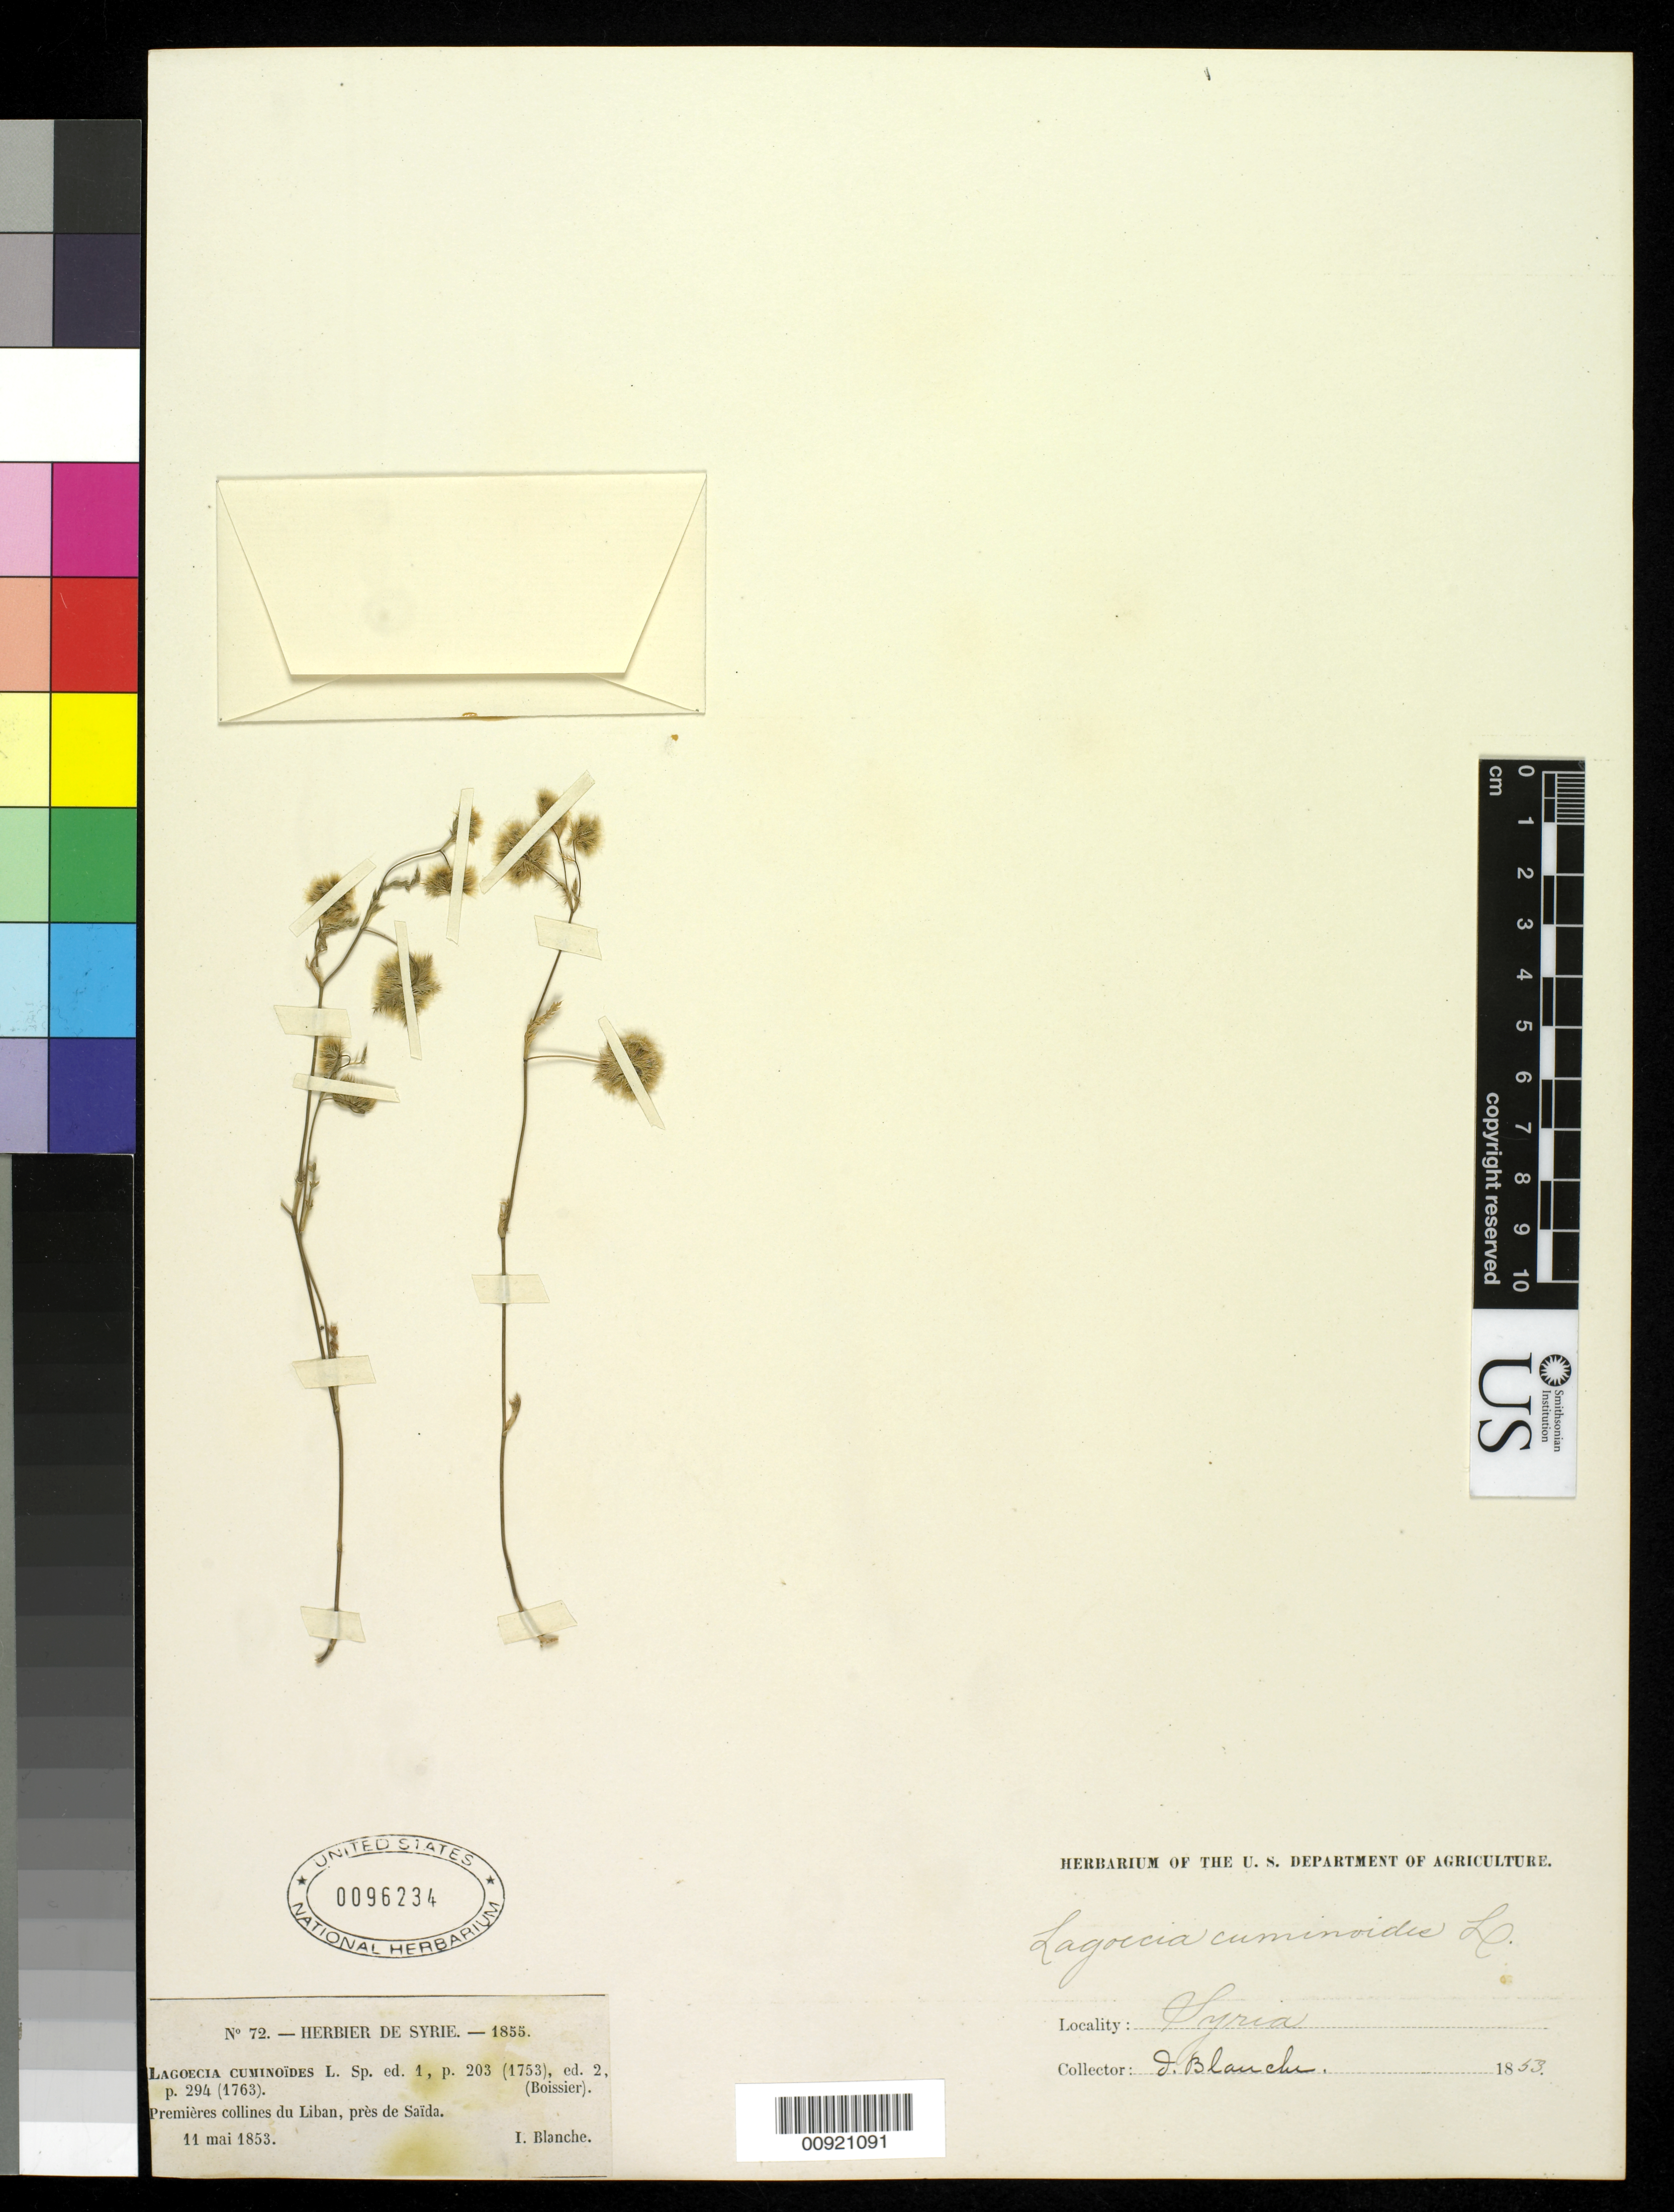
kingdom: Plantae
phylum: Tracheophyta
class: Magnoliopsida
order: Apiales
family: Apiaceae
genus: Lagoecia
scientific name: Lagoecia cuminoides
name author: L.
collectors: I. Blanche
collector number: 72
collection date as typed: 11 May 1853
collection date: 1853-05-11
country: Syria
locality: Premieres collines du Liban, pres de Saida.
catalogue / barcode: US 96234